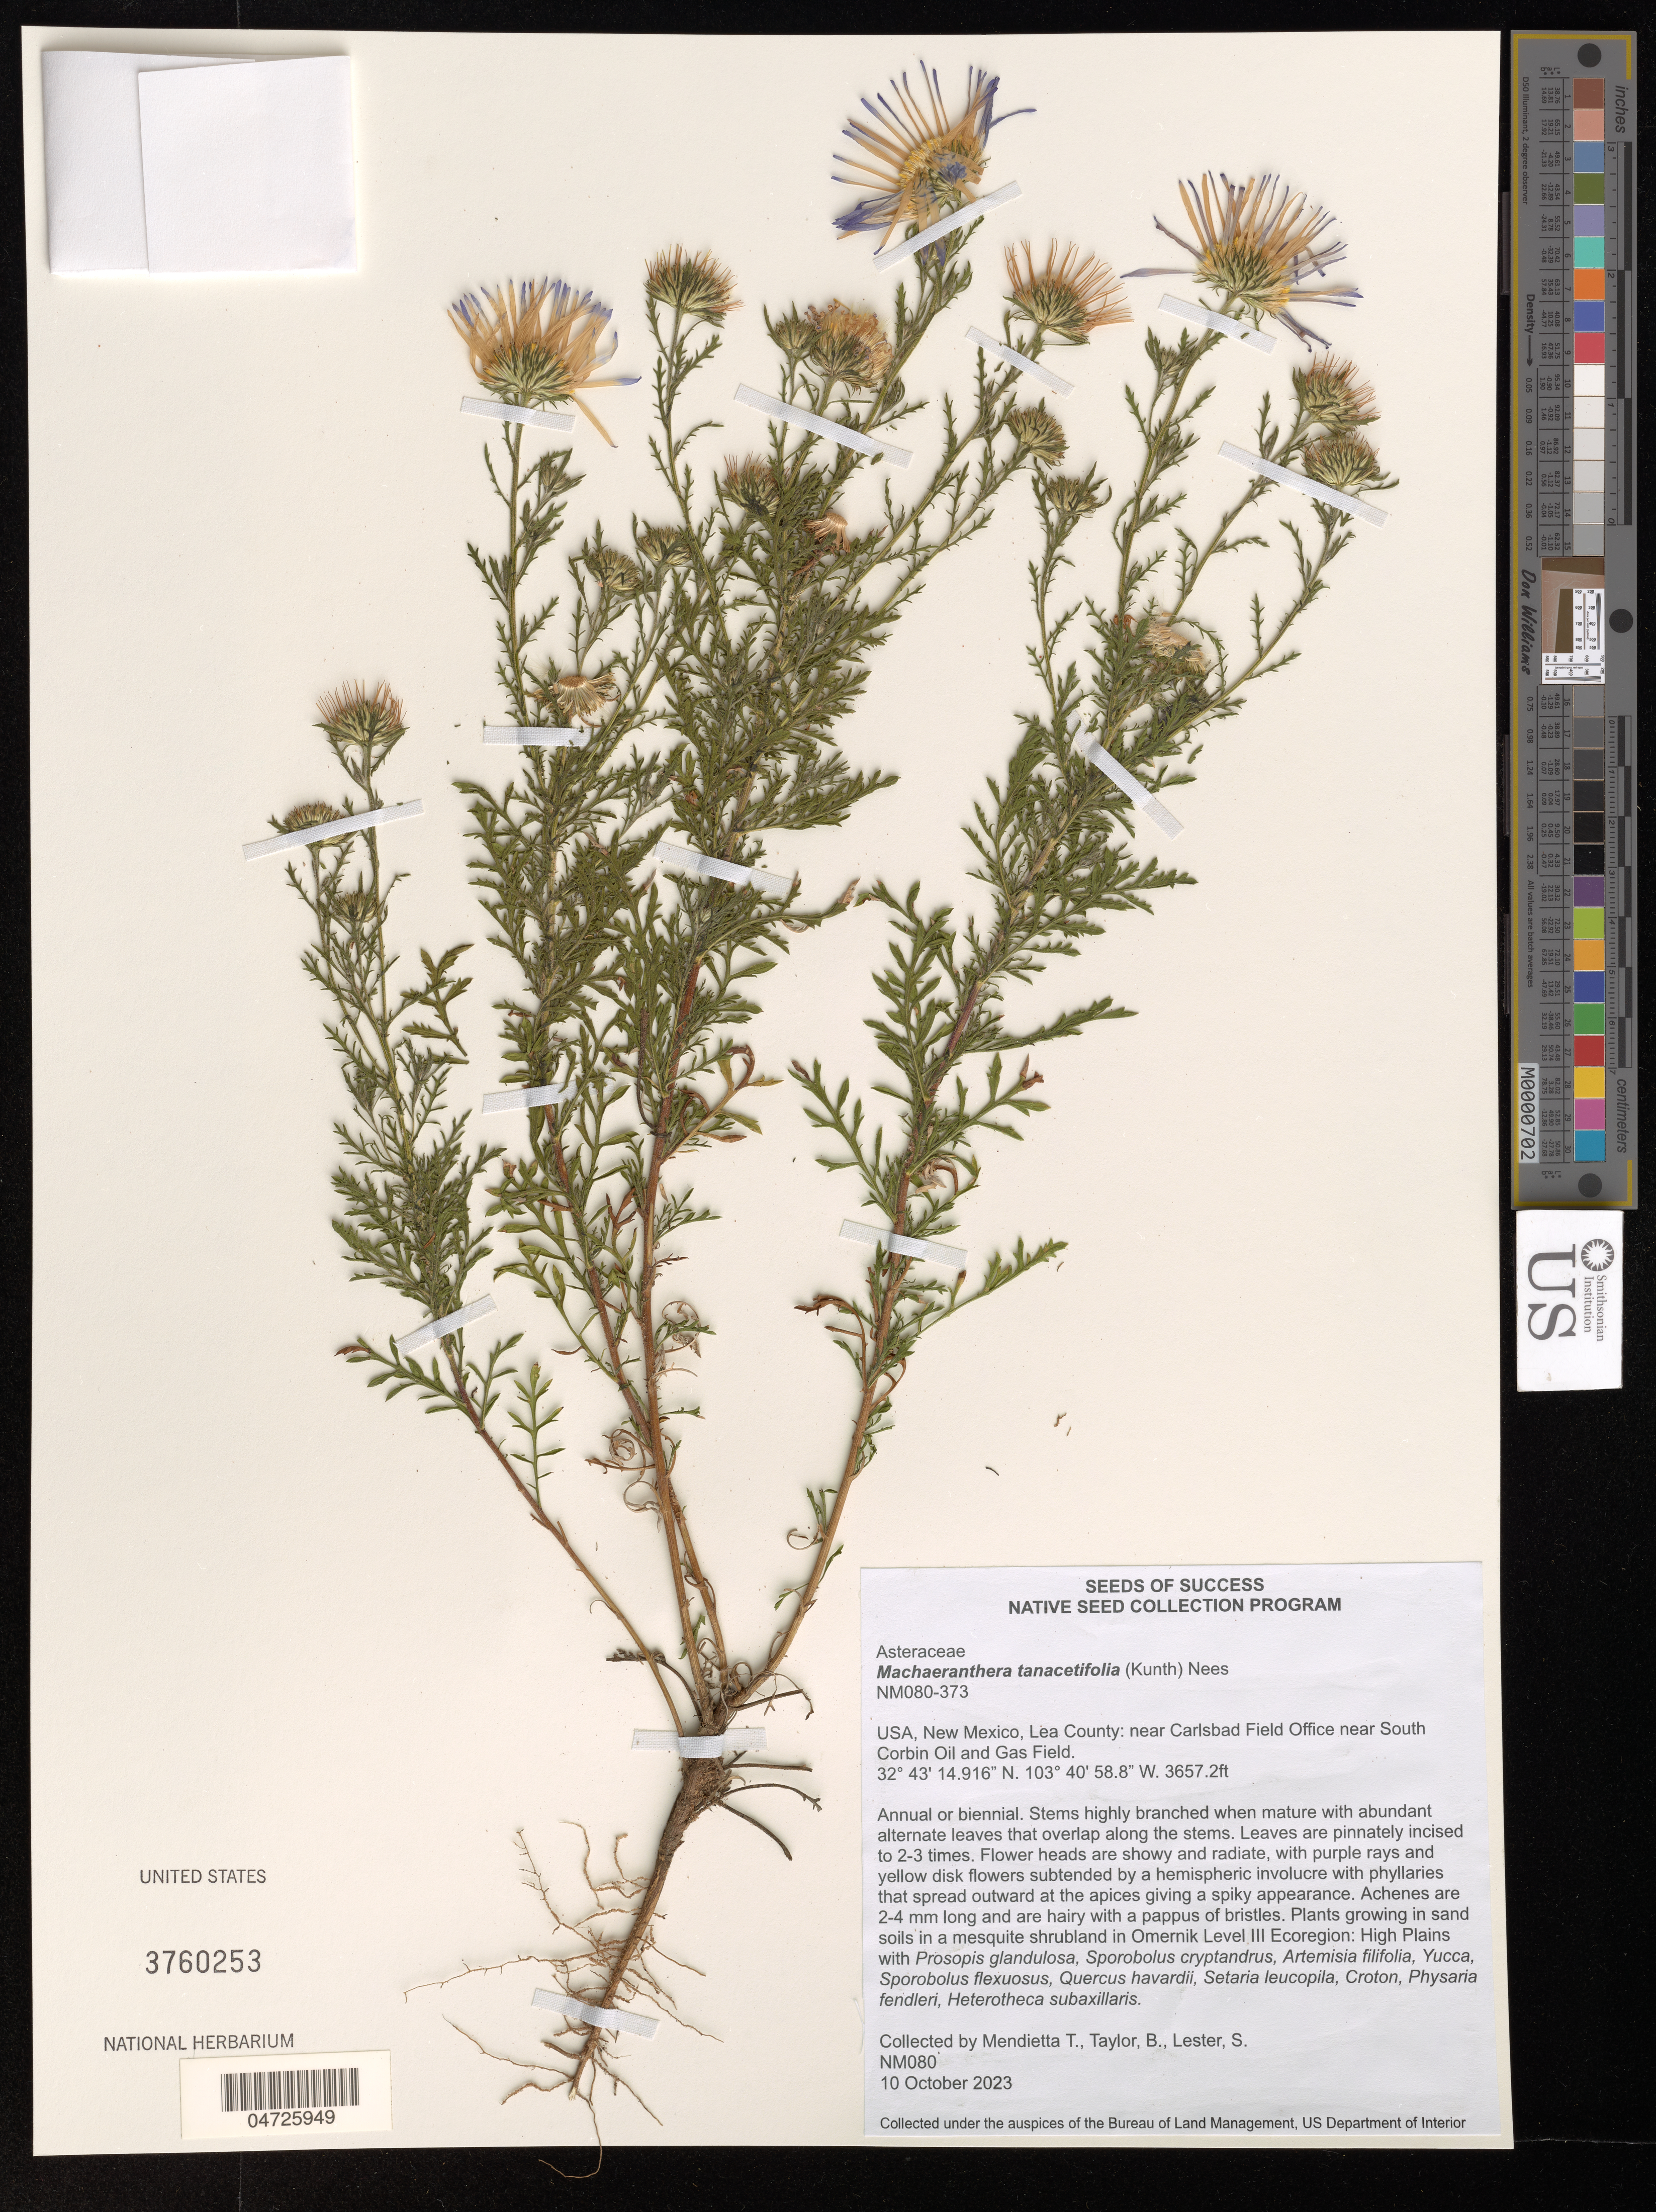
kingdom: Plantae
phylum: Tracheophyta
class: Magnoliopsida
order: Asterales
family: Asteraceae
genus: Machaeranthera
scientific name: Machaeranthera tanacetifolia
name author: (Kunth) Nees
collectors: T. Mendietta & B. Taylor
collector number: NM080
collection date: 2023-10-10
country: United States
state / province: New Mexico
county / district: Lea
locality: Lea County: near Carlsbad Field Office near South Corbin Oil and Gas Field.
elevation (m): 1114.7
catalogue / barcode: US 3760253